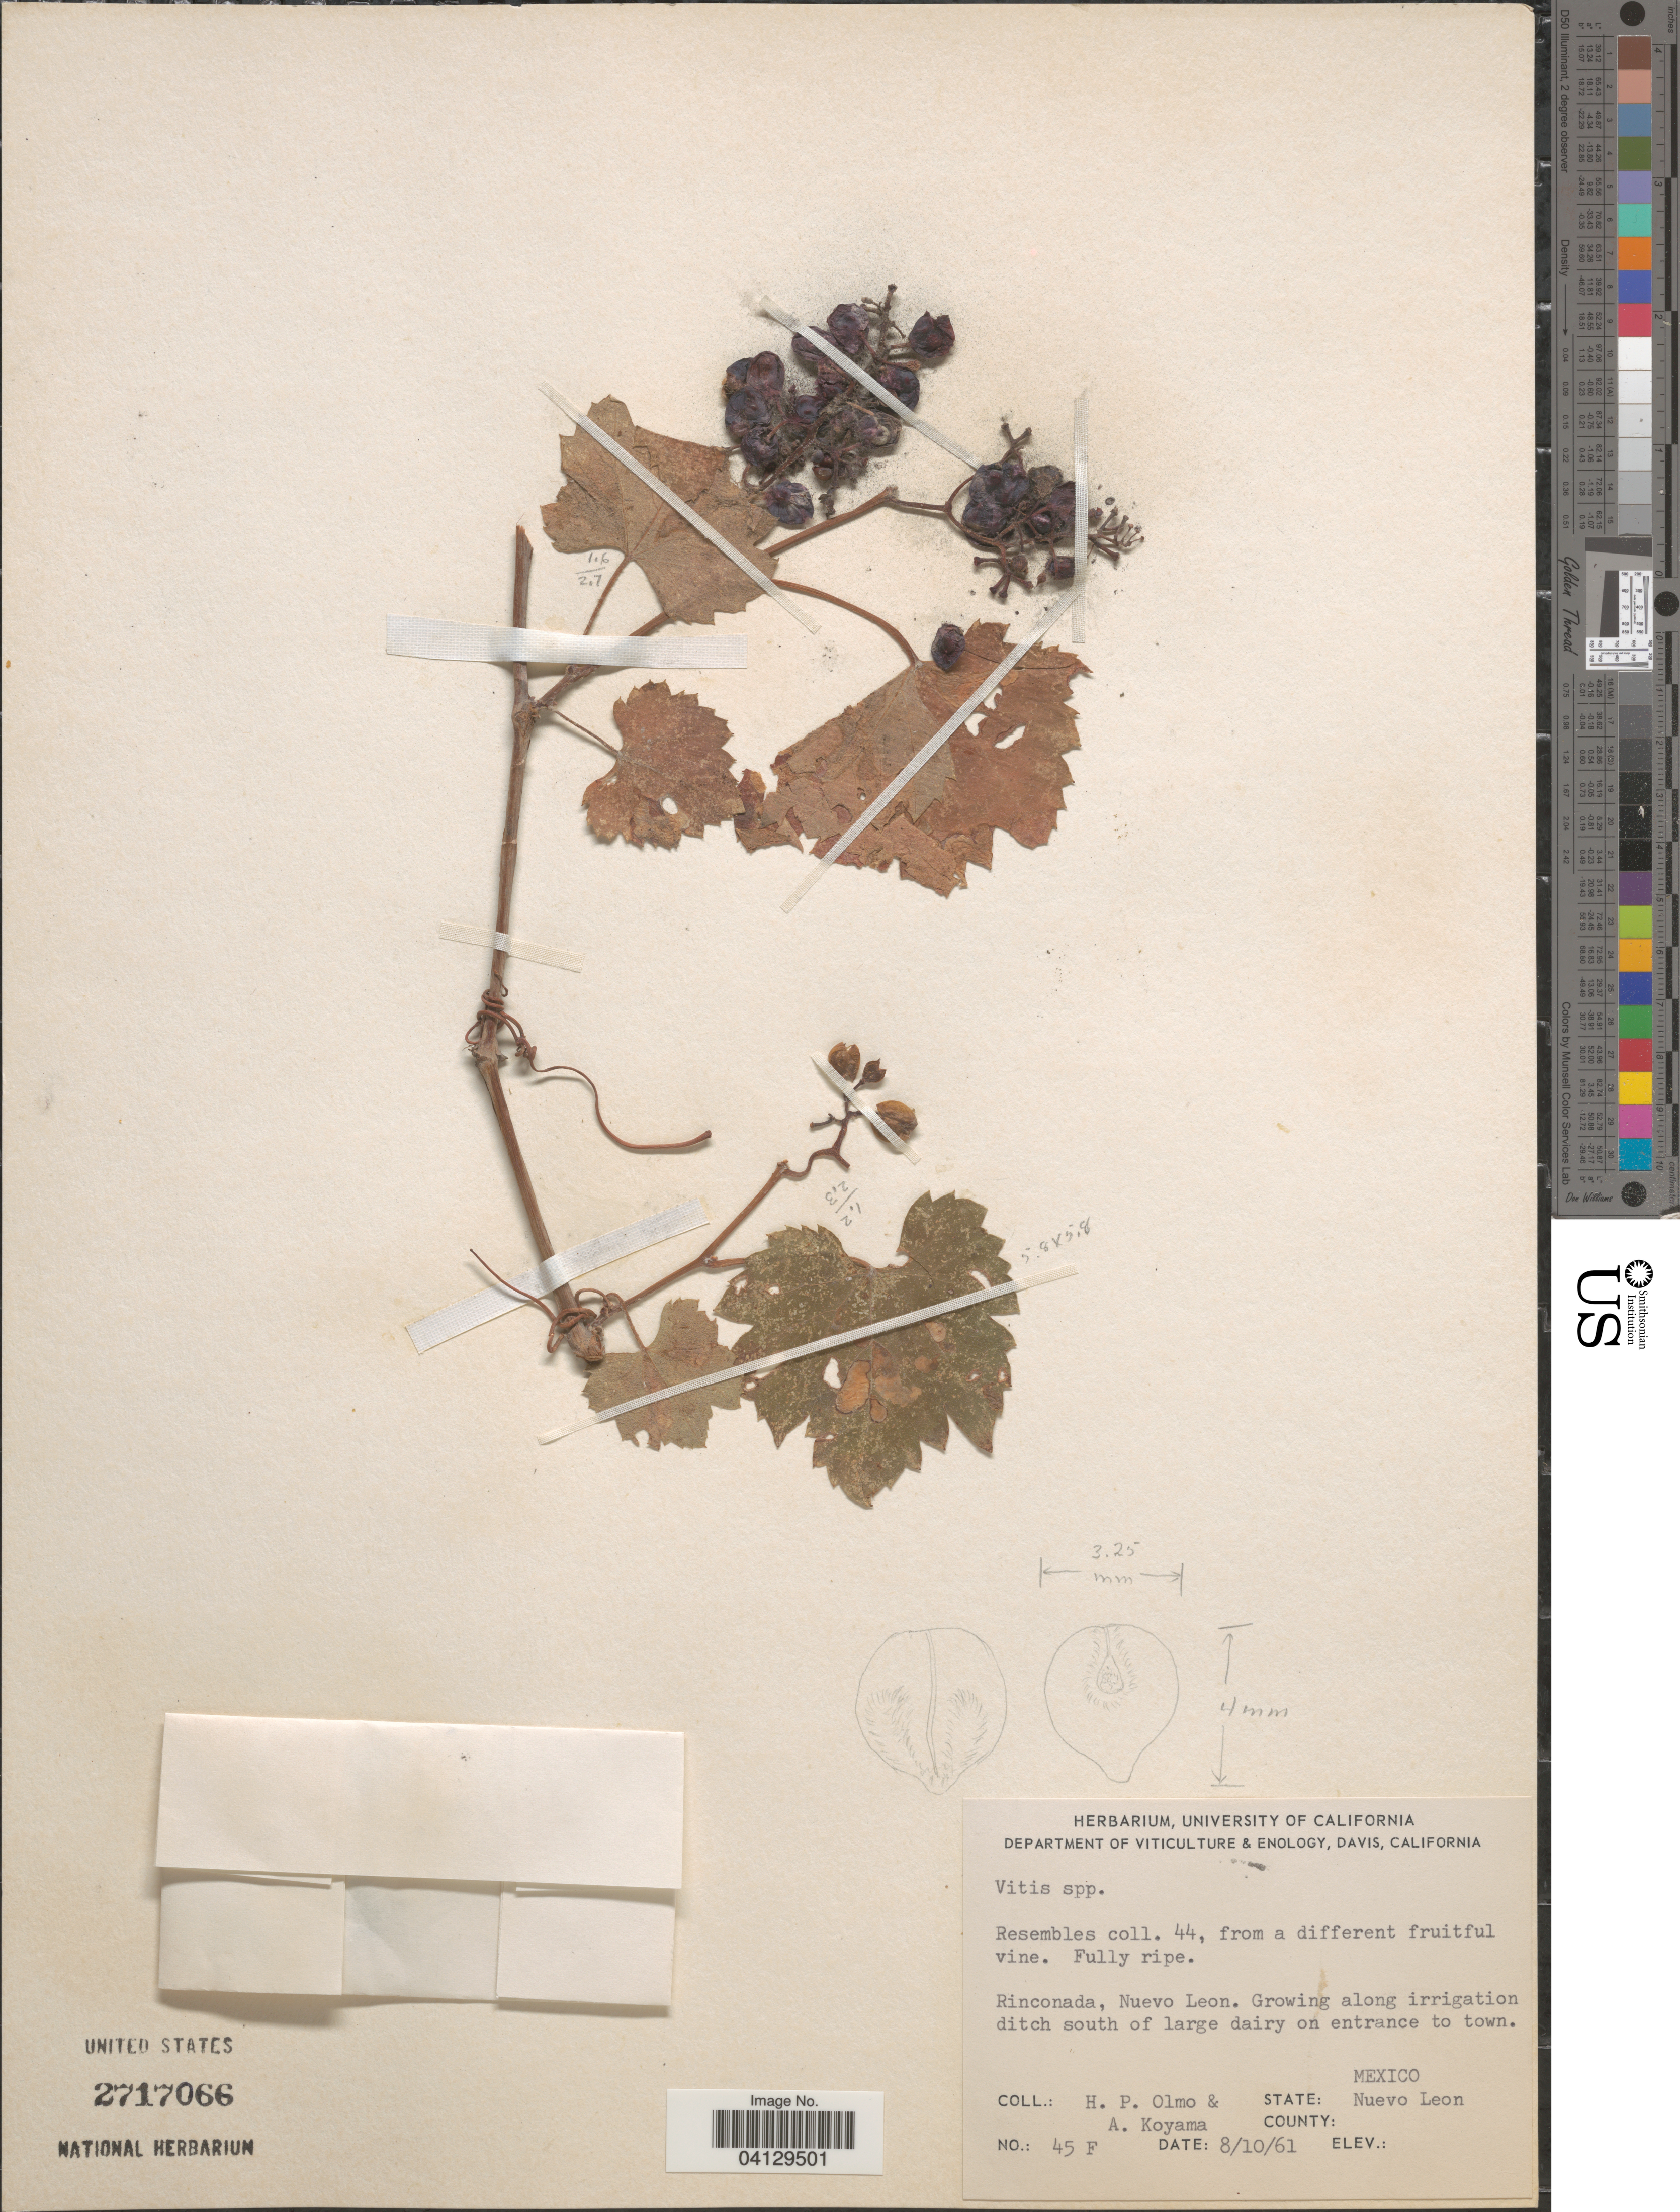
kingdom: Plantae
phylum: Tracheophyta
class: Magnoliopsida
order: Vitales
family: Vitaceae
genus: Vitis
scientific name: Vitis sp.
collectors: H. Olmo & A. Koyama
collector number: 45F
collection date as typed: Transcribed d/m/y: 10/8/61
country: Mexico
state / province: Nuevo León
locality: Rinconada. Growing along irrigation ditch south of large dairy on entrance to town.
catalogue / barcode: US 2717066